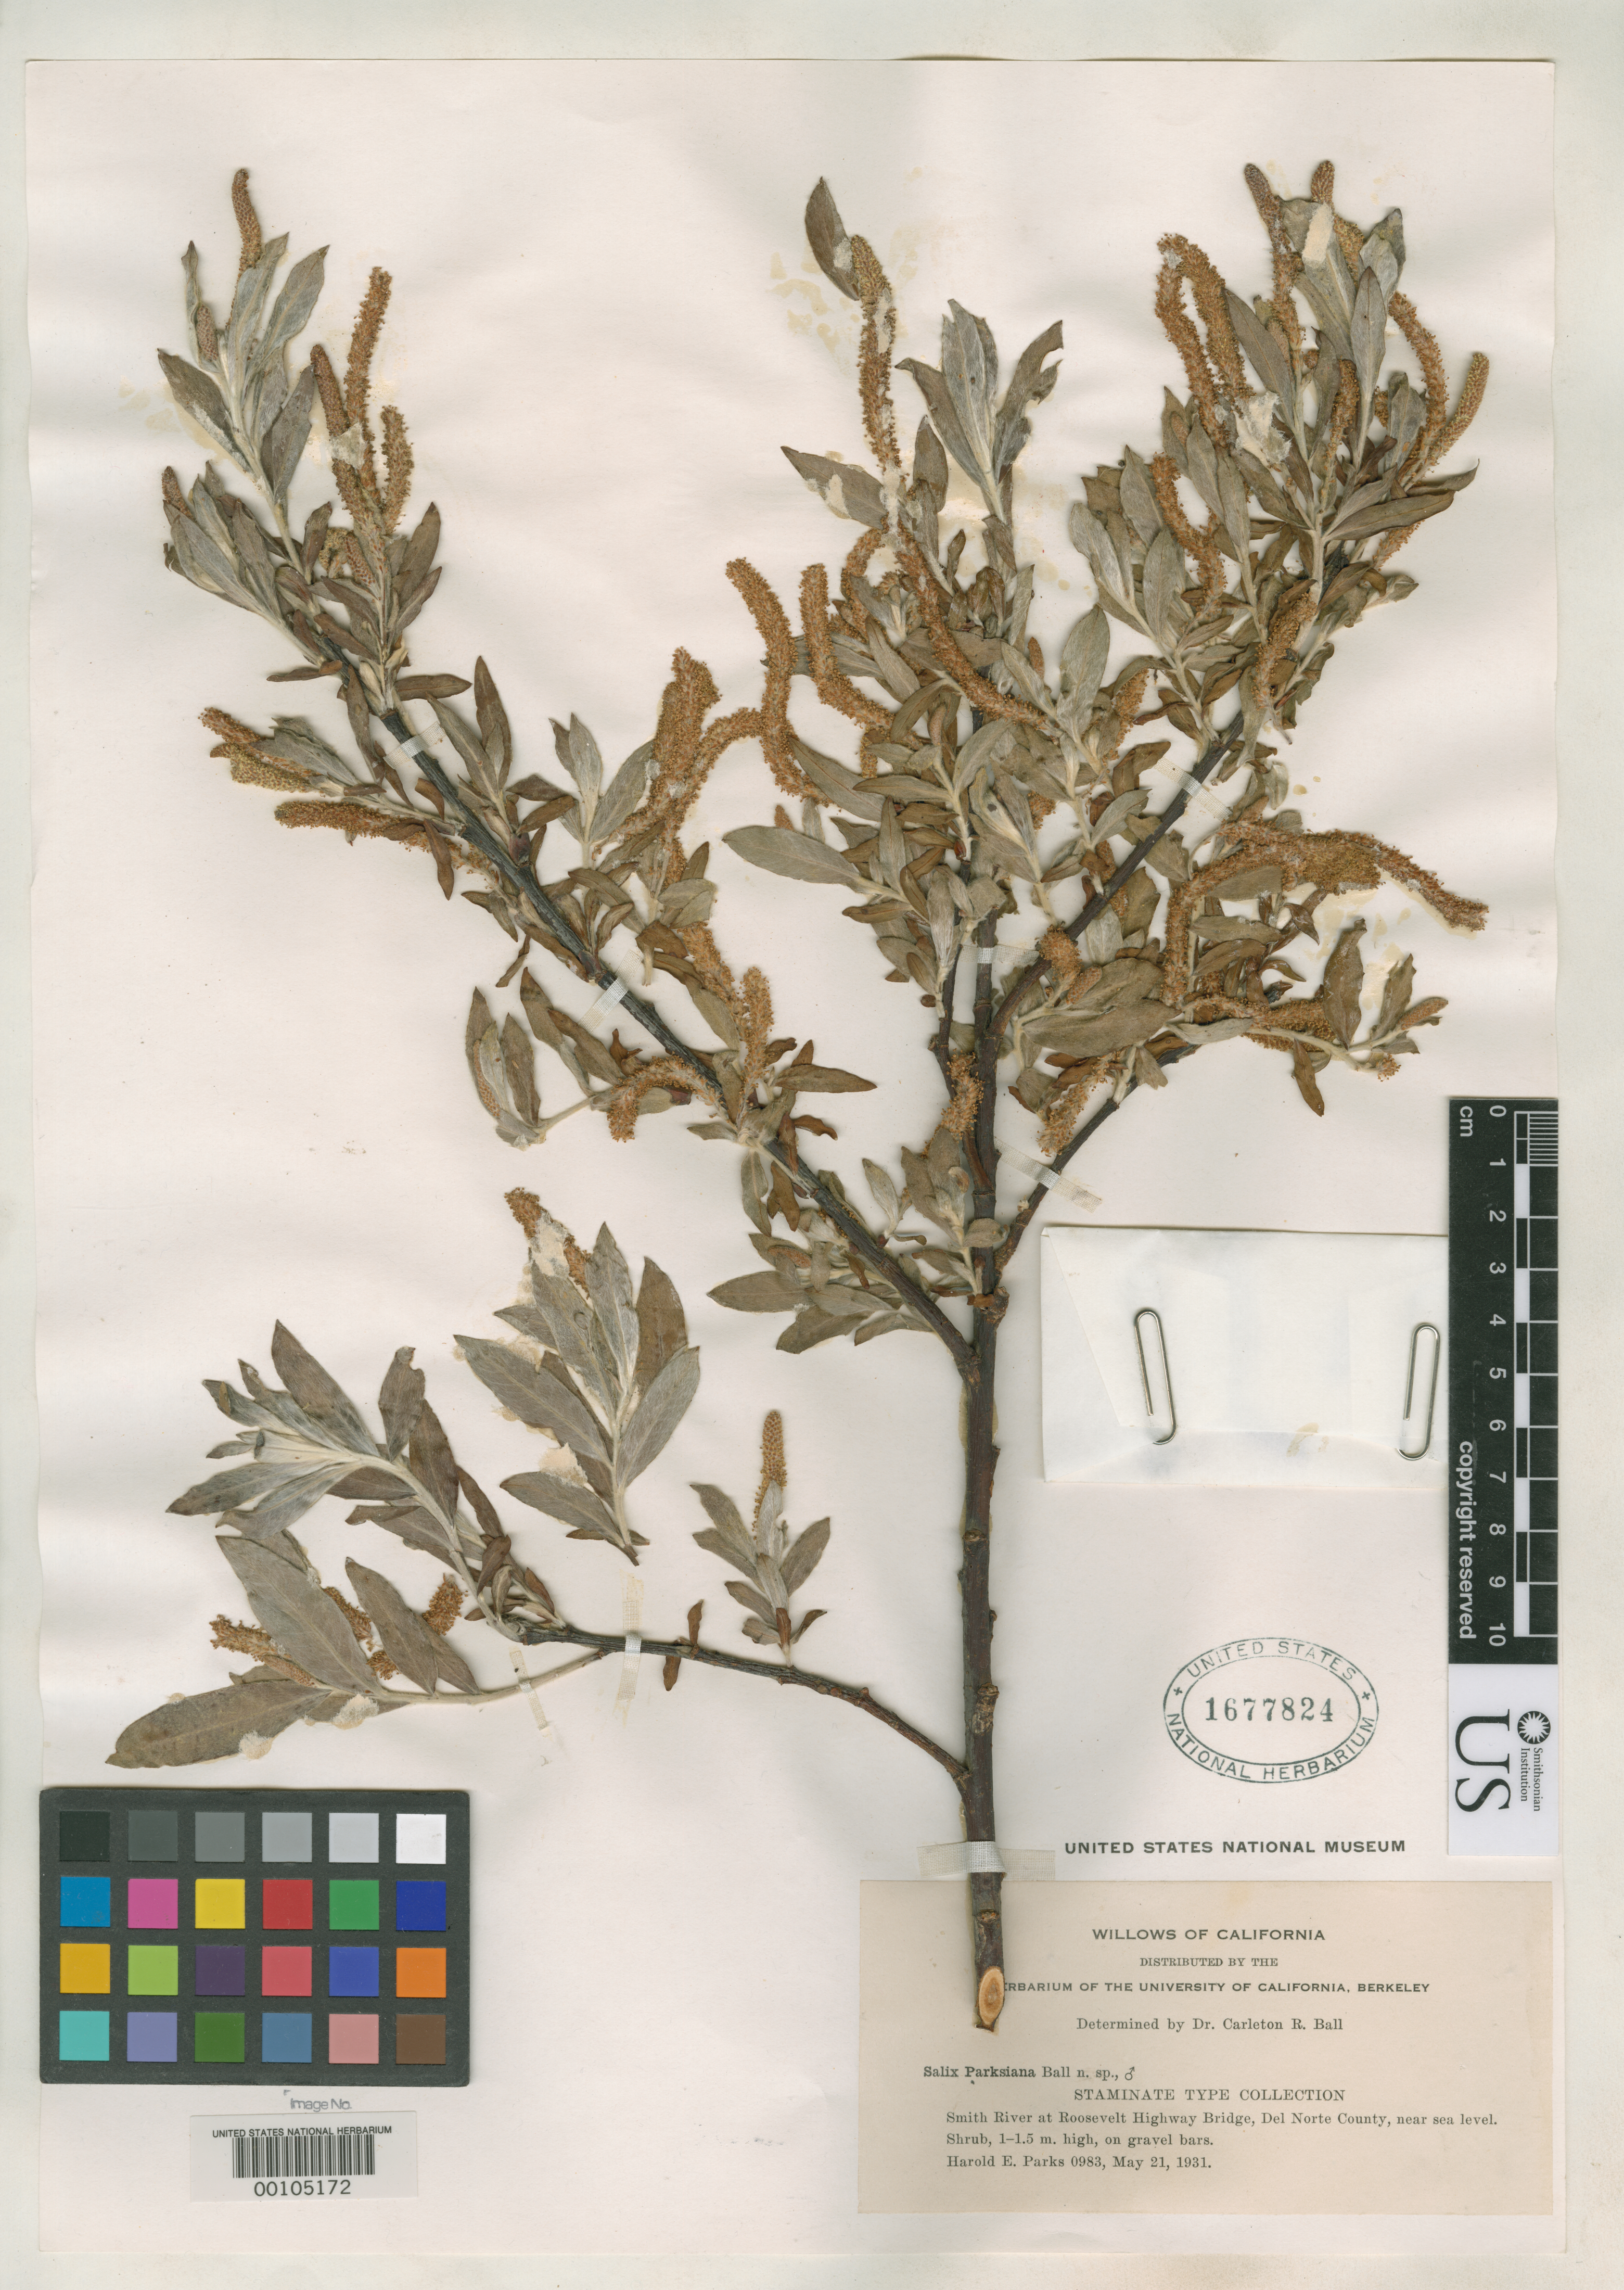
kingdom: Plantae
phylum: Tracheophyta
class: Magnoliopsida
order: Malpighiales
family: Salicaceae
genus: Salix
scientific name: Salix parksiana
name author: C.R. Ball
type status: Syntype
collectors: H. E. Parks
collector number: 0983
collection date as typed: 21 May 1931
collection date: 1931-05-21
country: United States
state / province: California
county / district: Humboldt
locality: Van Duzen River between Alton and Carlotta.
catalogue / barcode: US 1677824